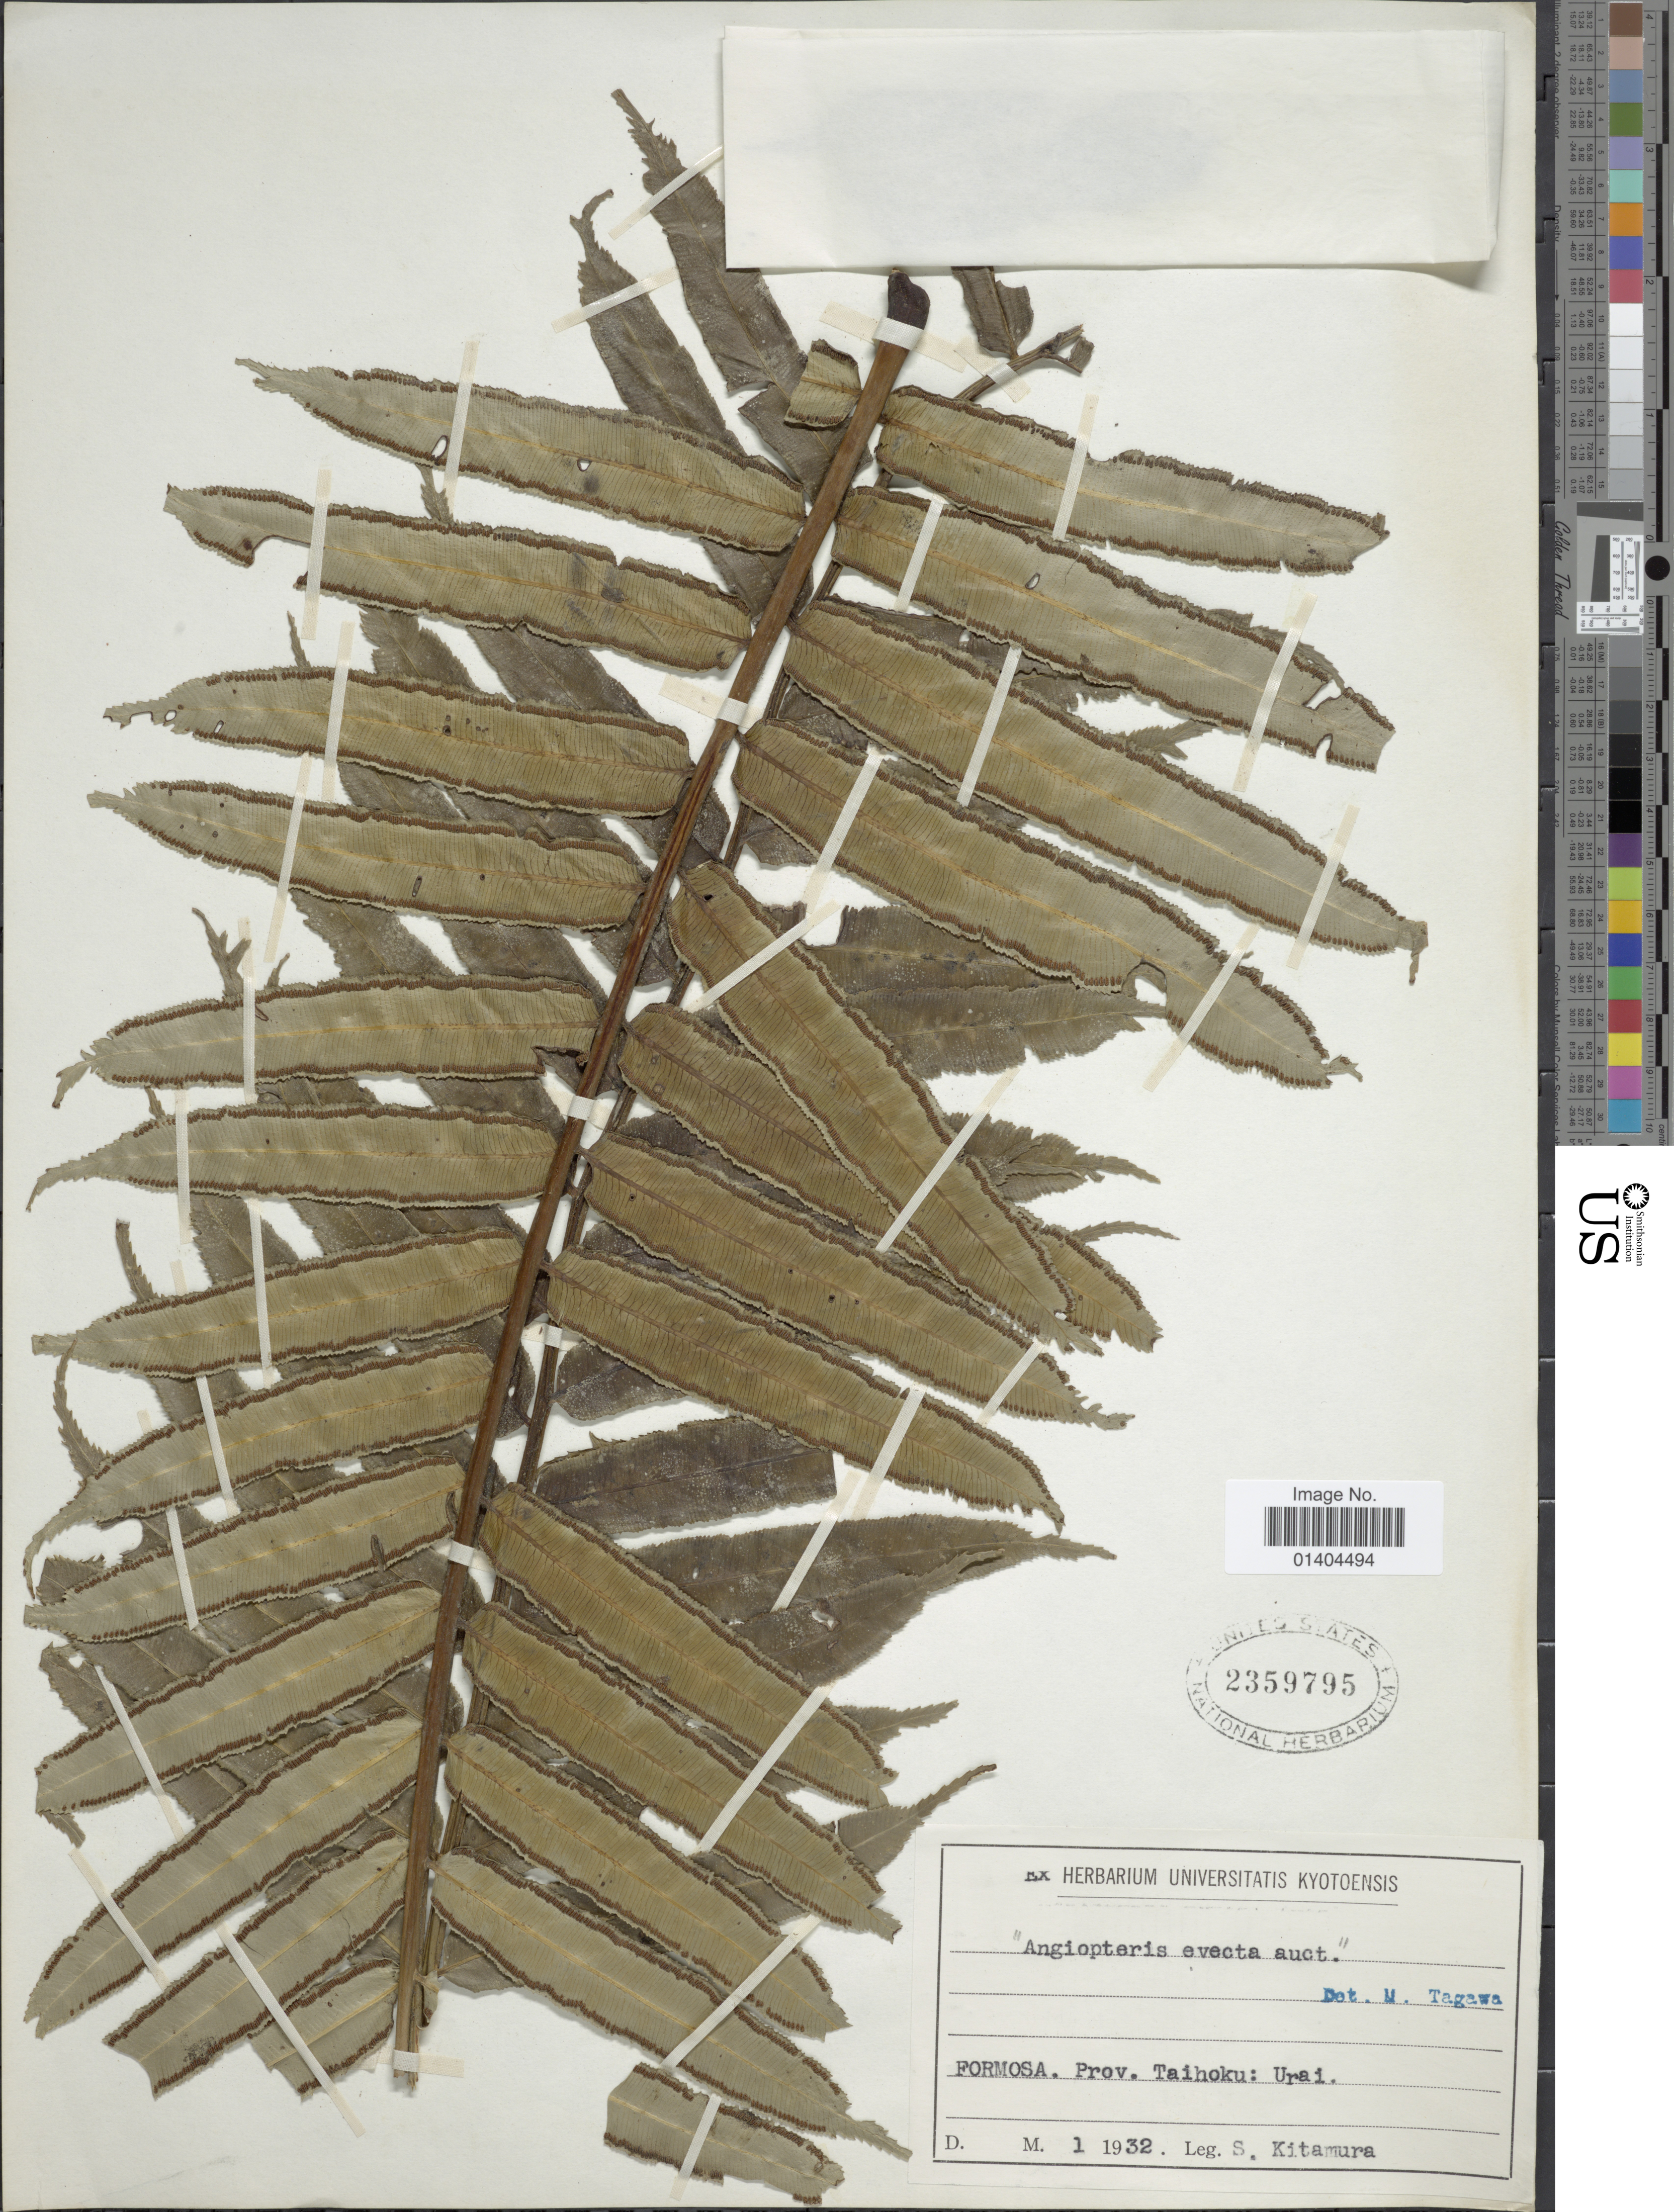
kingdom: Plantae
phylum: Tracheophyta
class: Polypodiopsida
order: Marattiales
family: Marattiaceae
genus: Angiopteris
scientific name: Angiopteris evecta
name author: (G. Forst.) Hoffm.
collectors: S. Kitamura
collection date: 1932-01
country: Taiwan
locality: Prov. Taihoku: Urai.